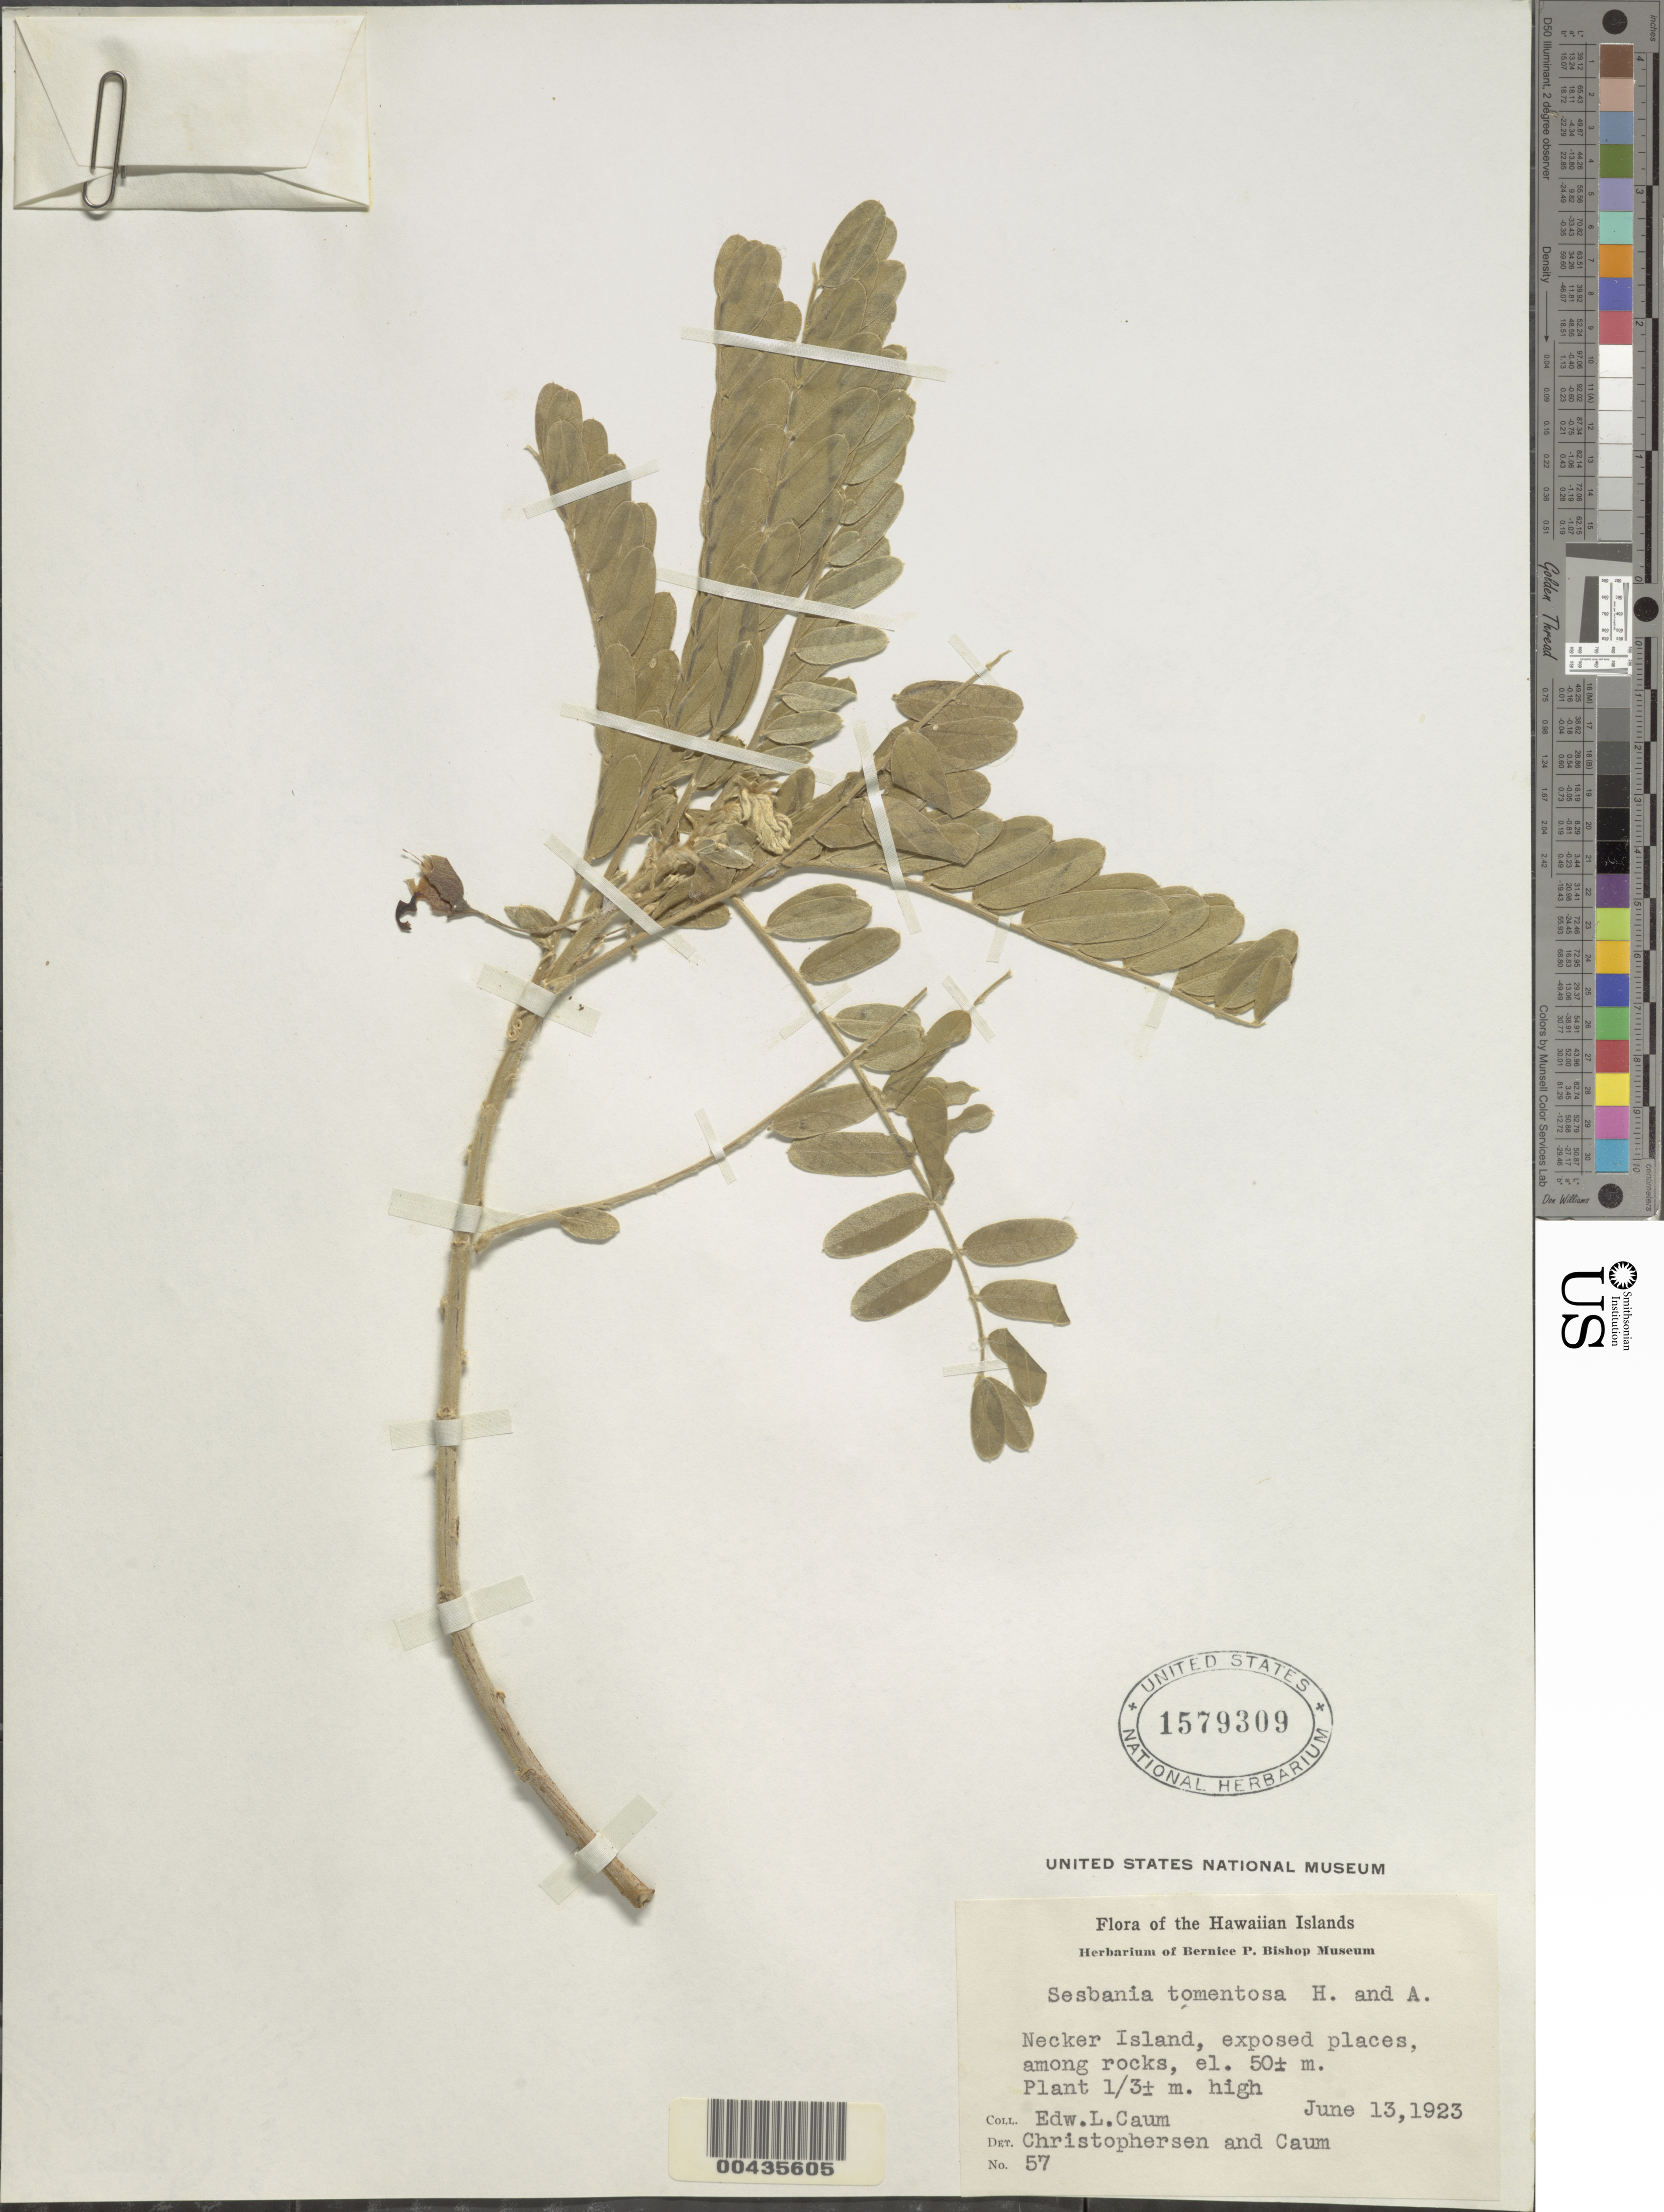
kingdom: Plantae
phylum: Tracheophyta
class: Magnoliopsida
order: Fabales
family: Fabaceae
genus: Sesbania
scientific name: Sesbania tomentosa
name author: Hook. & Arn.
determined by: Christophersen, Erling; Caum, E. L.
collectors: E. L. Caum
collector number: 57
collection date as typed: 13 Jun 1923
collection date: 1923-06-13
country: United States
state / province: Hawaii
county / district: Honolulu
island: Necker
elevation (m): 50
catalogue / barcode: US 1579309